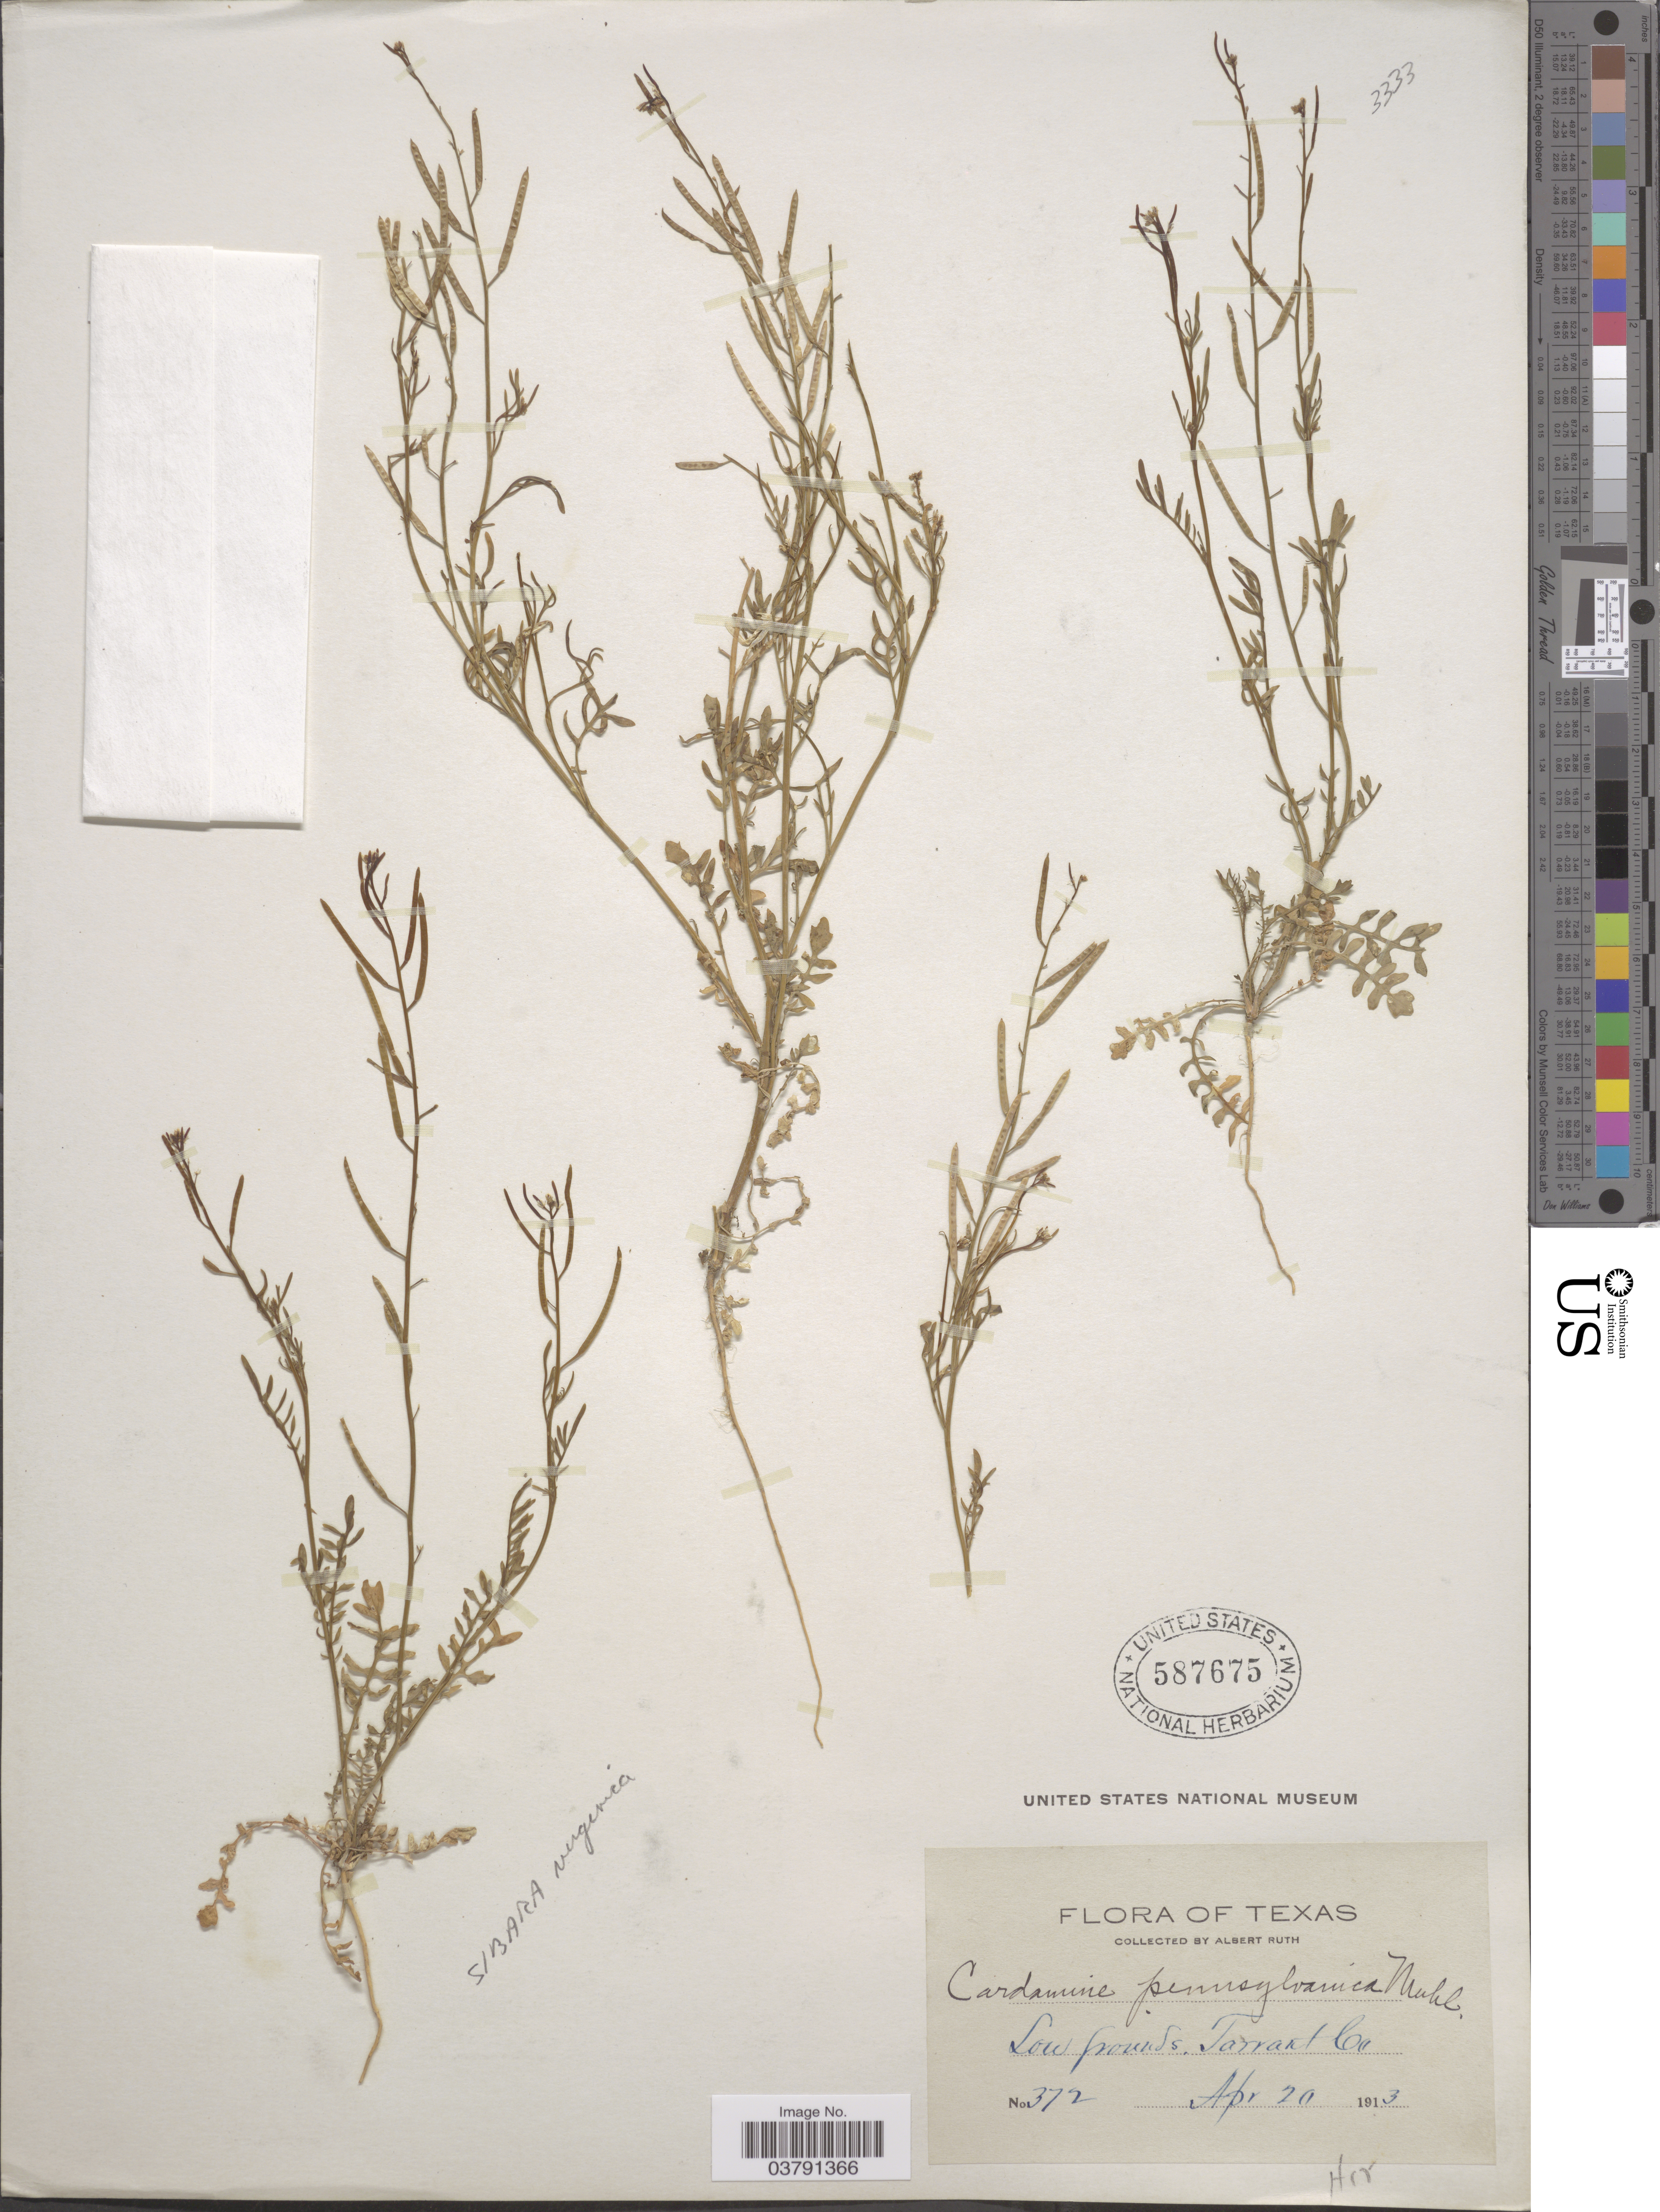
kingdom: Plantae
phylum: Tracheophyta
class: Magnoliopsida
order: Brassicales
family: Brassicaceae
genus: Planodes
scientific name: Planodes virginicum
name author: (L.) Greene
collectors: A. Ruth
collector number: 372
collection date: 1913-04-20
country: United States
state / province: Texas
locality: Low grounds, Tarrant Co.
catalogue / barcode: US 587675